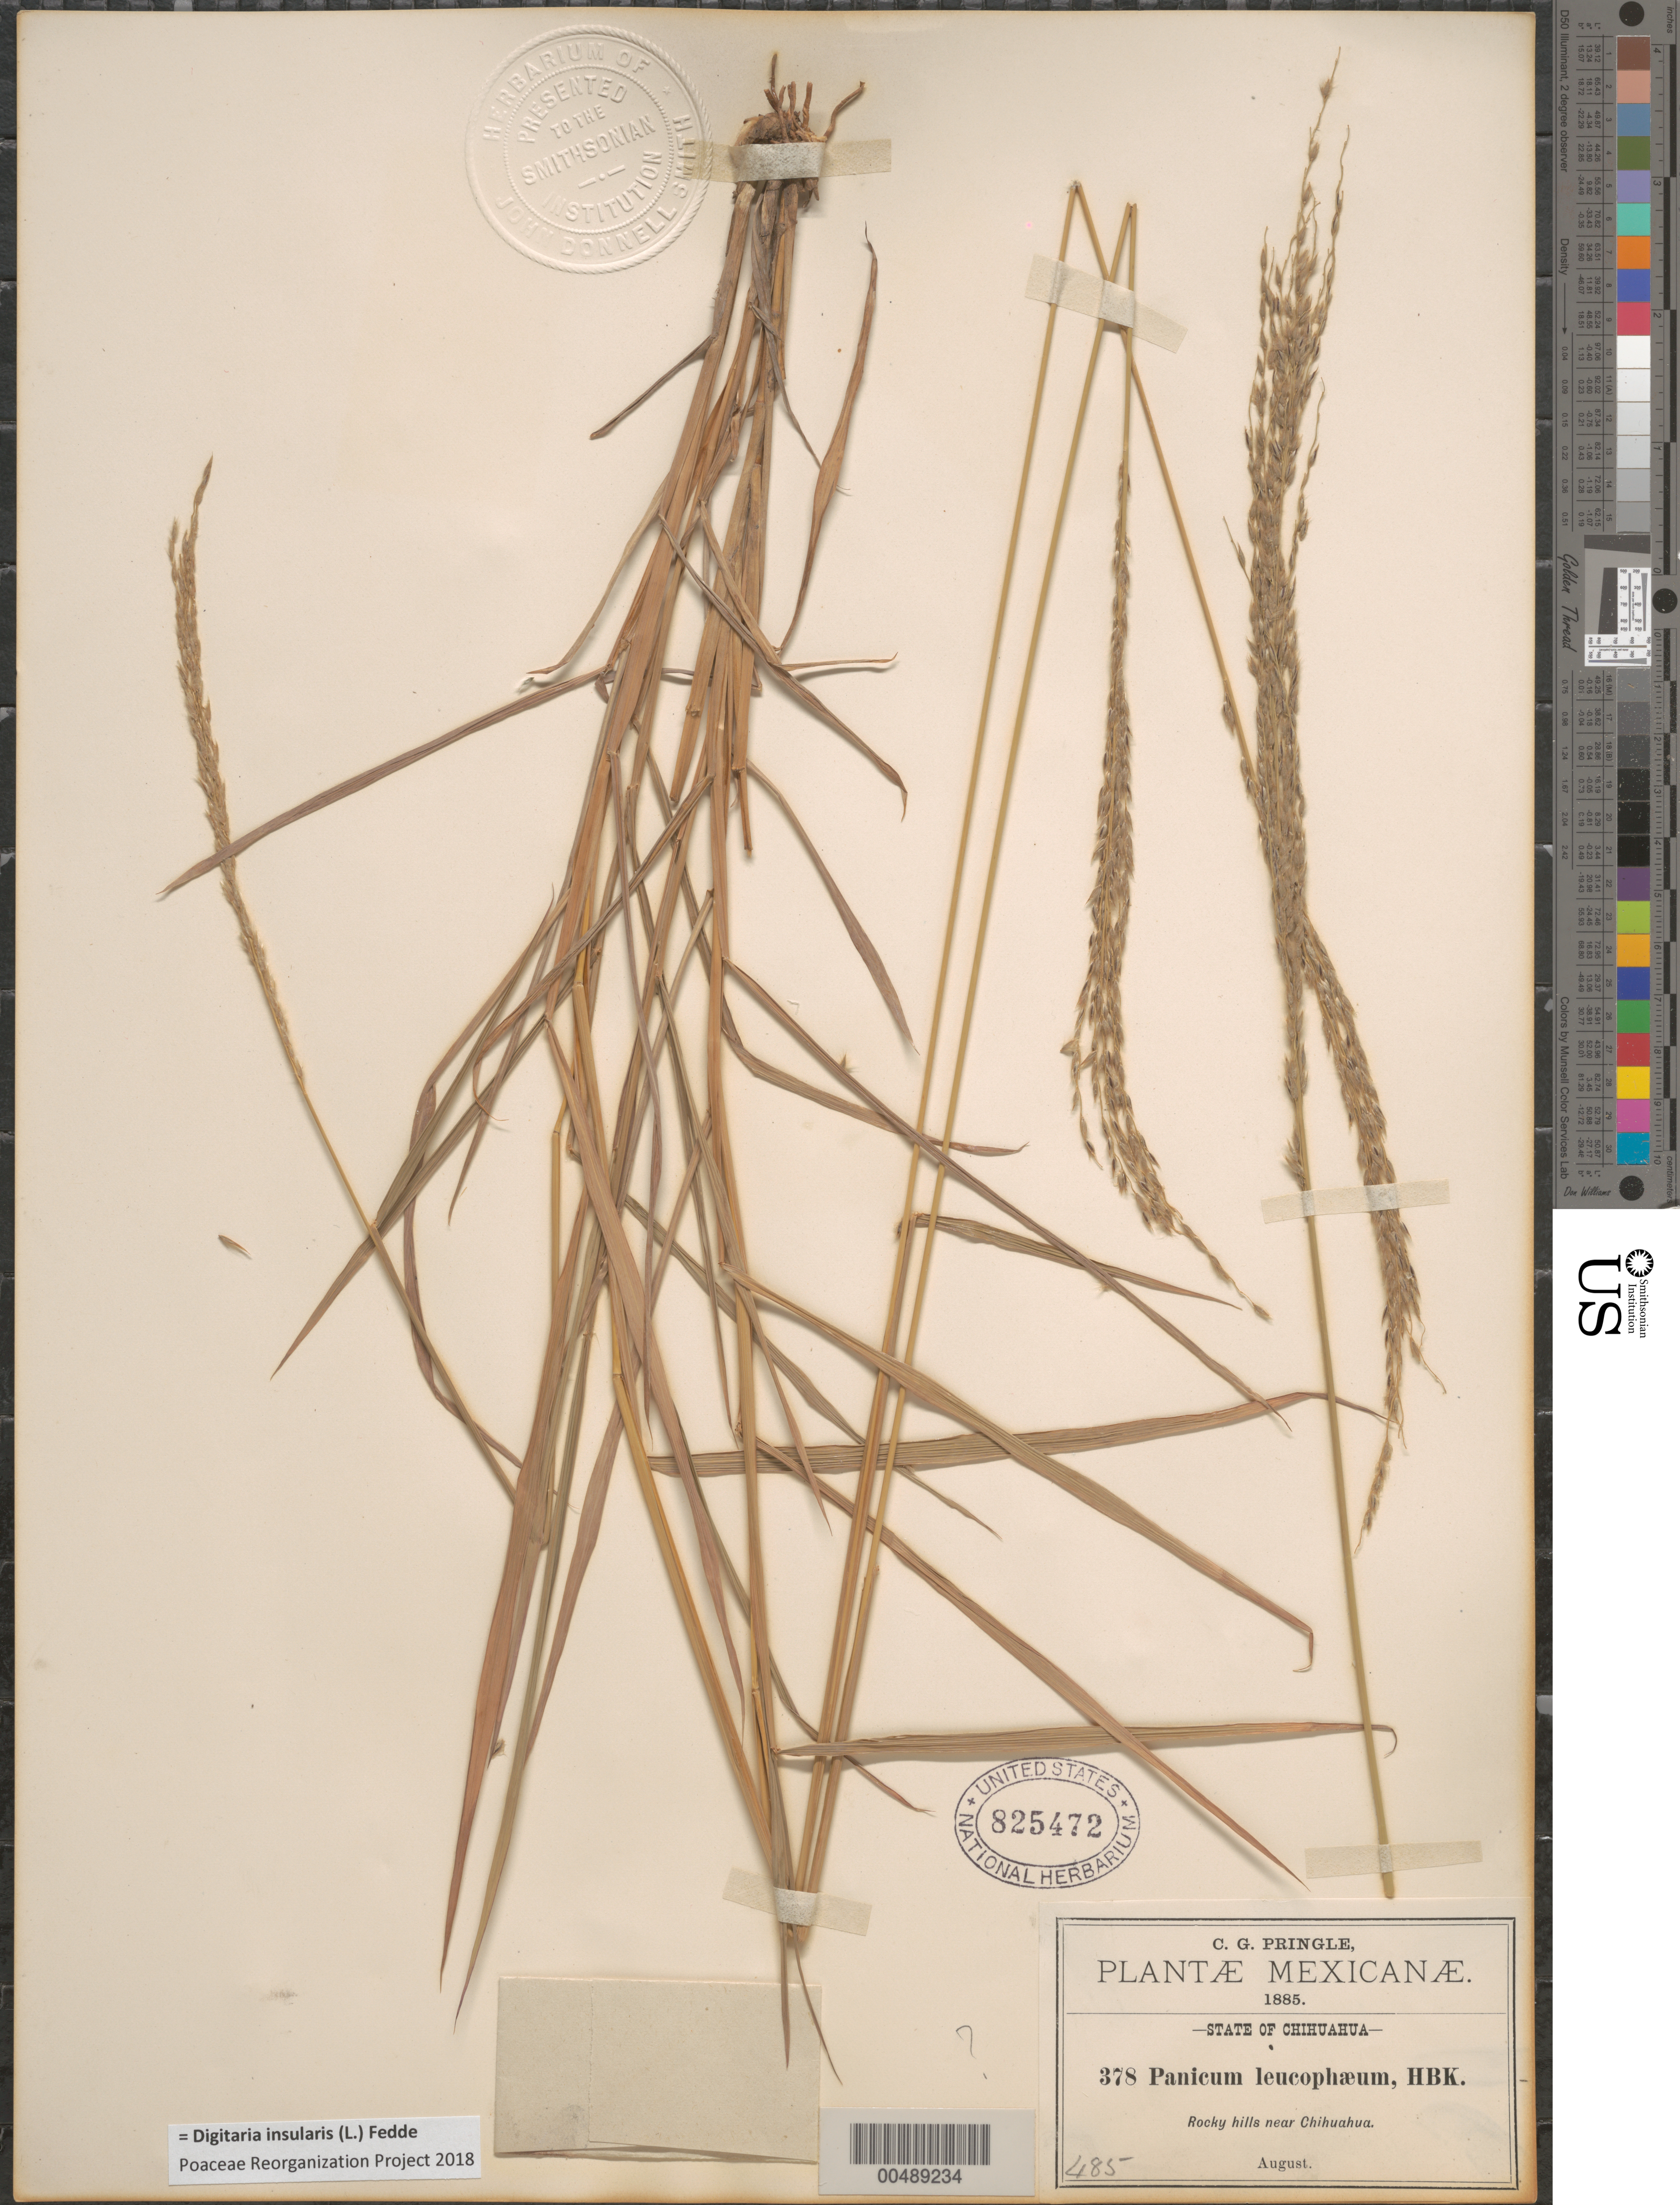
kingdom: Plantae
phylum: Tracheophyta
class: Liliopsida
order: Poales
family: Poaceae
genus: Digitaria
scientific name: Digitaria insularis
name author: (L.) Fedde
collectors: C. G. Pringle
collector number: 378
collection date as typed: Aug 1885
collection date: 1885-08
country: Mexico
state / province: Chihuahua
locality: Near Chihuahua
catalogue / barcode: US 825472